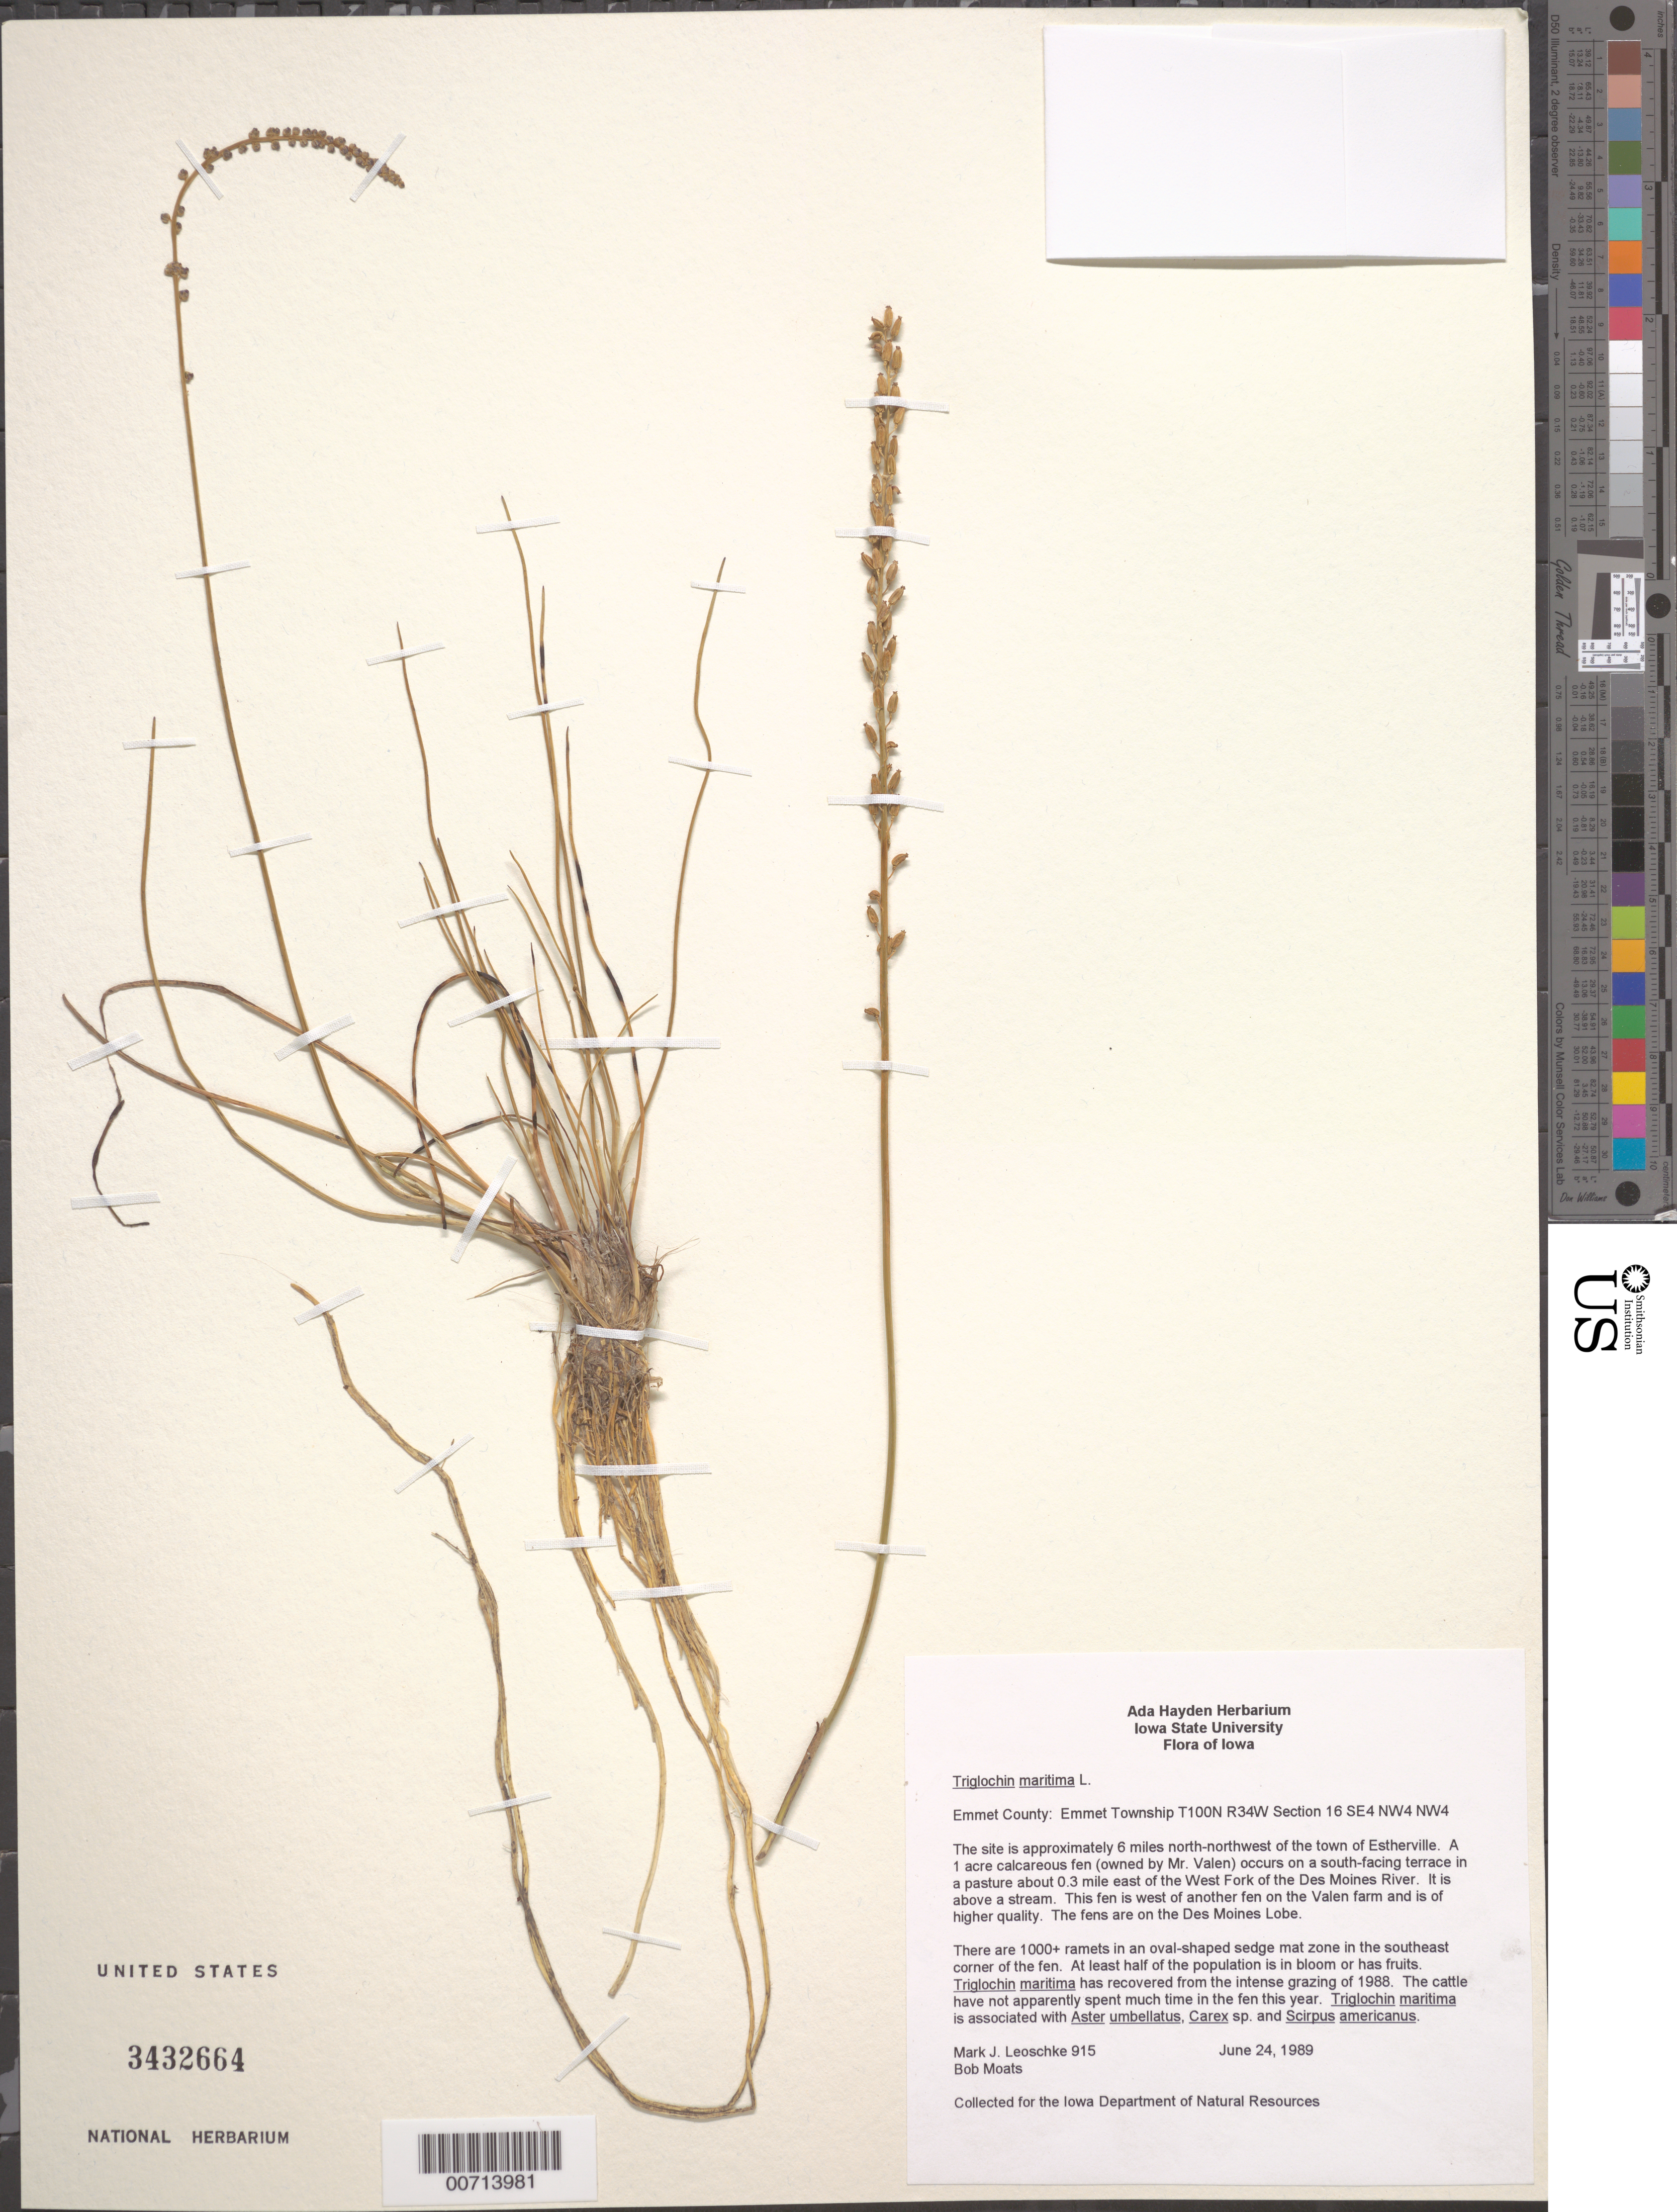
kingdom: Plantae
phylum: Tracheophyta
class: Liliopsida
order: Alismatales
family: Juncaginaceae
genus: Triglochin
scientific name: Triglochin maritima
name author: L.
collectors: M. J. Leoschke & B. Moats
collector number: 915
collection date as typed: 24 Jun 1989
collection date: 1989-06-24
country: United States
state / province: Iowa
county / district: Emmet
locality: Emmet Township, T100N r34w Sec 16SE4 NW4 NW4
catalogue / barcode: US 3432664